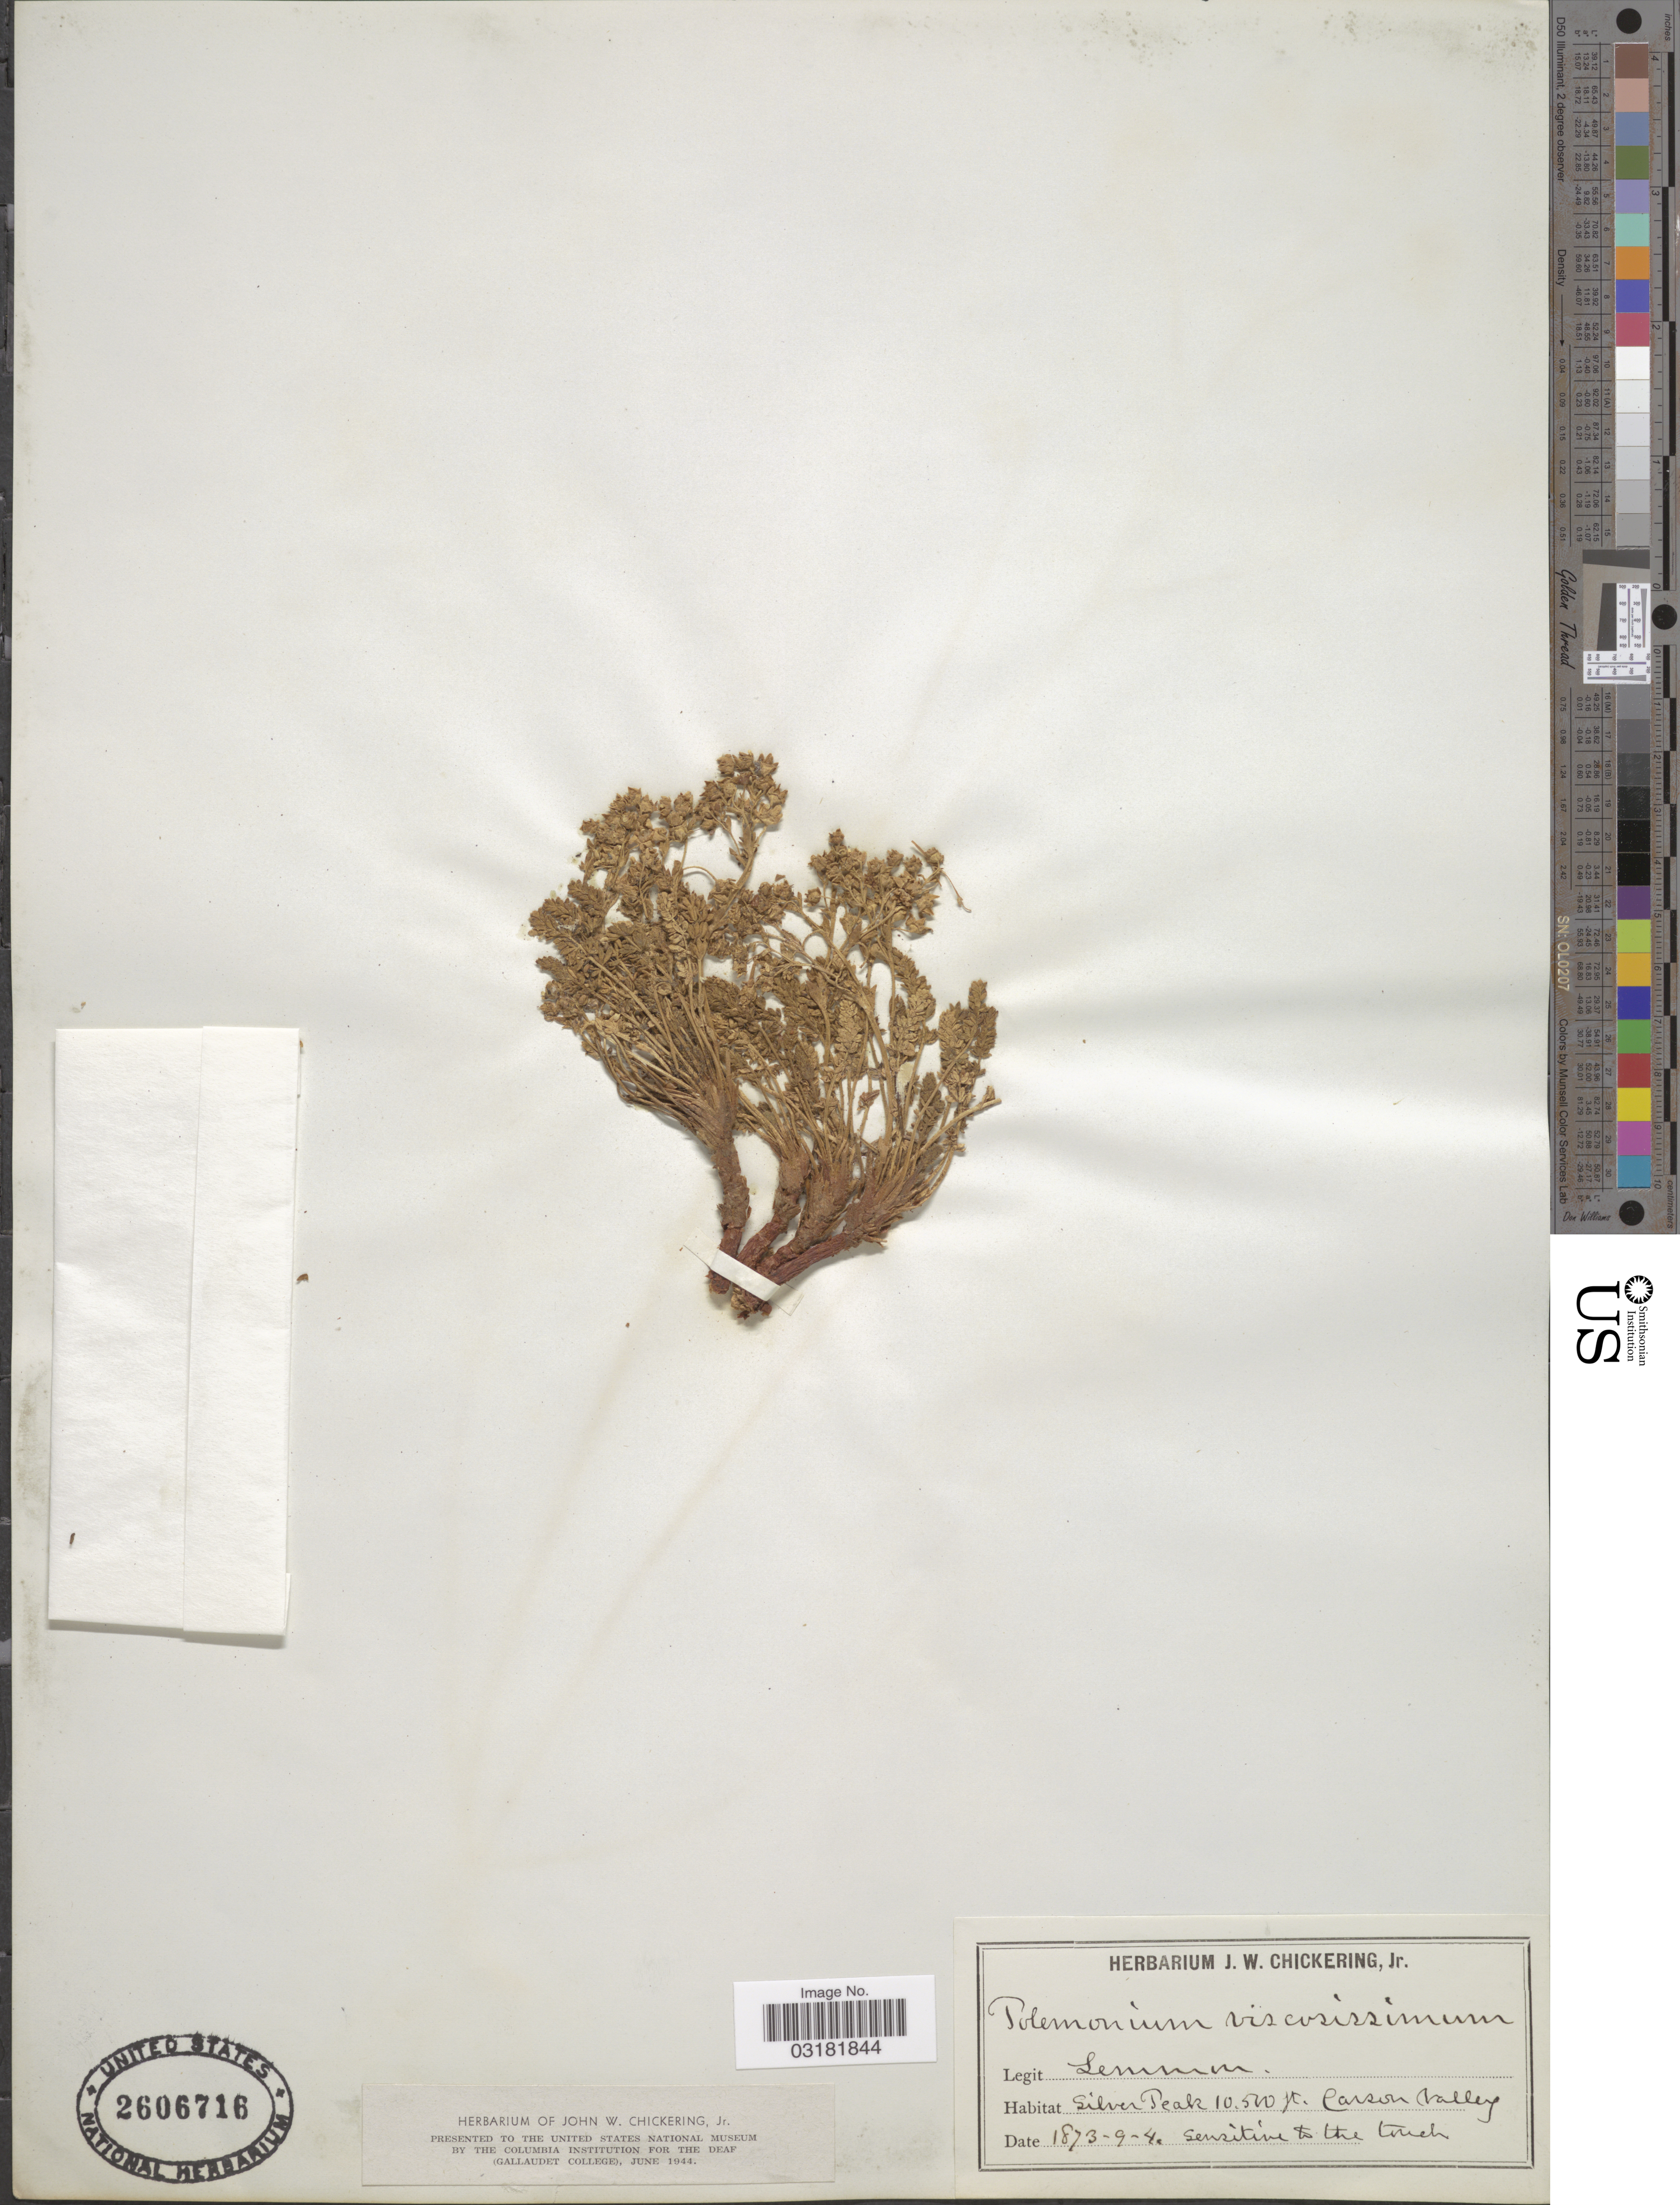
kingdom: Plantae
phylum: Tracheophyta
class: Magnoliopsida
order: Ericales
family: Polemoniaceae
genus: Polemonium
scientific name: Polemonium viscosum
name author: Nutt.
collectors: -- Lemmon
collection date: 1873-09-04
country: United States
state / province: Nevada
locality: Silver Peak. Carson Valley.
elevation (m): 3200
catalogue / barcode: US 2606716